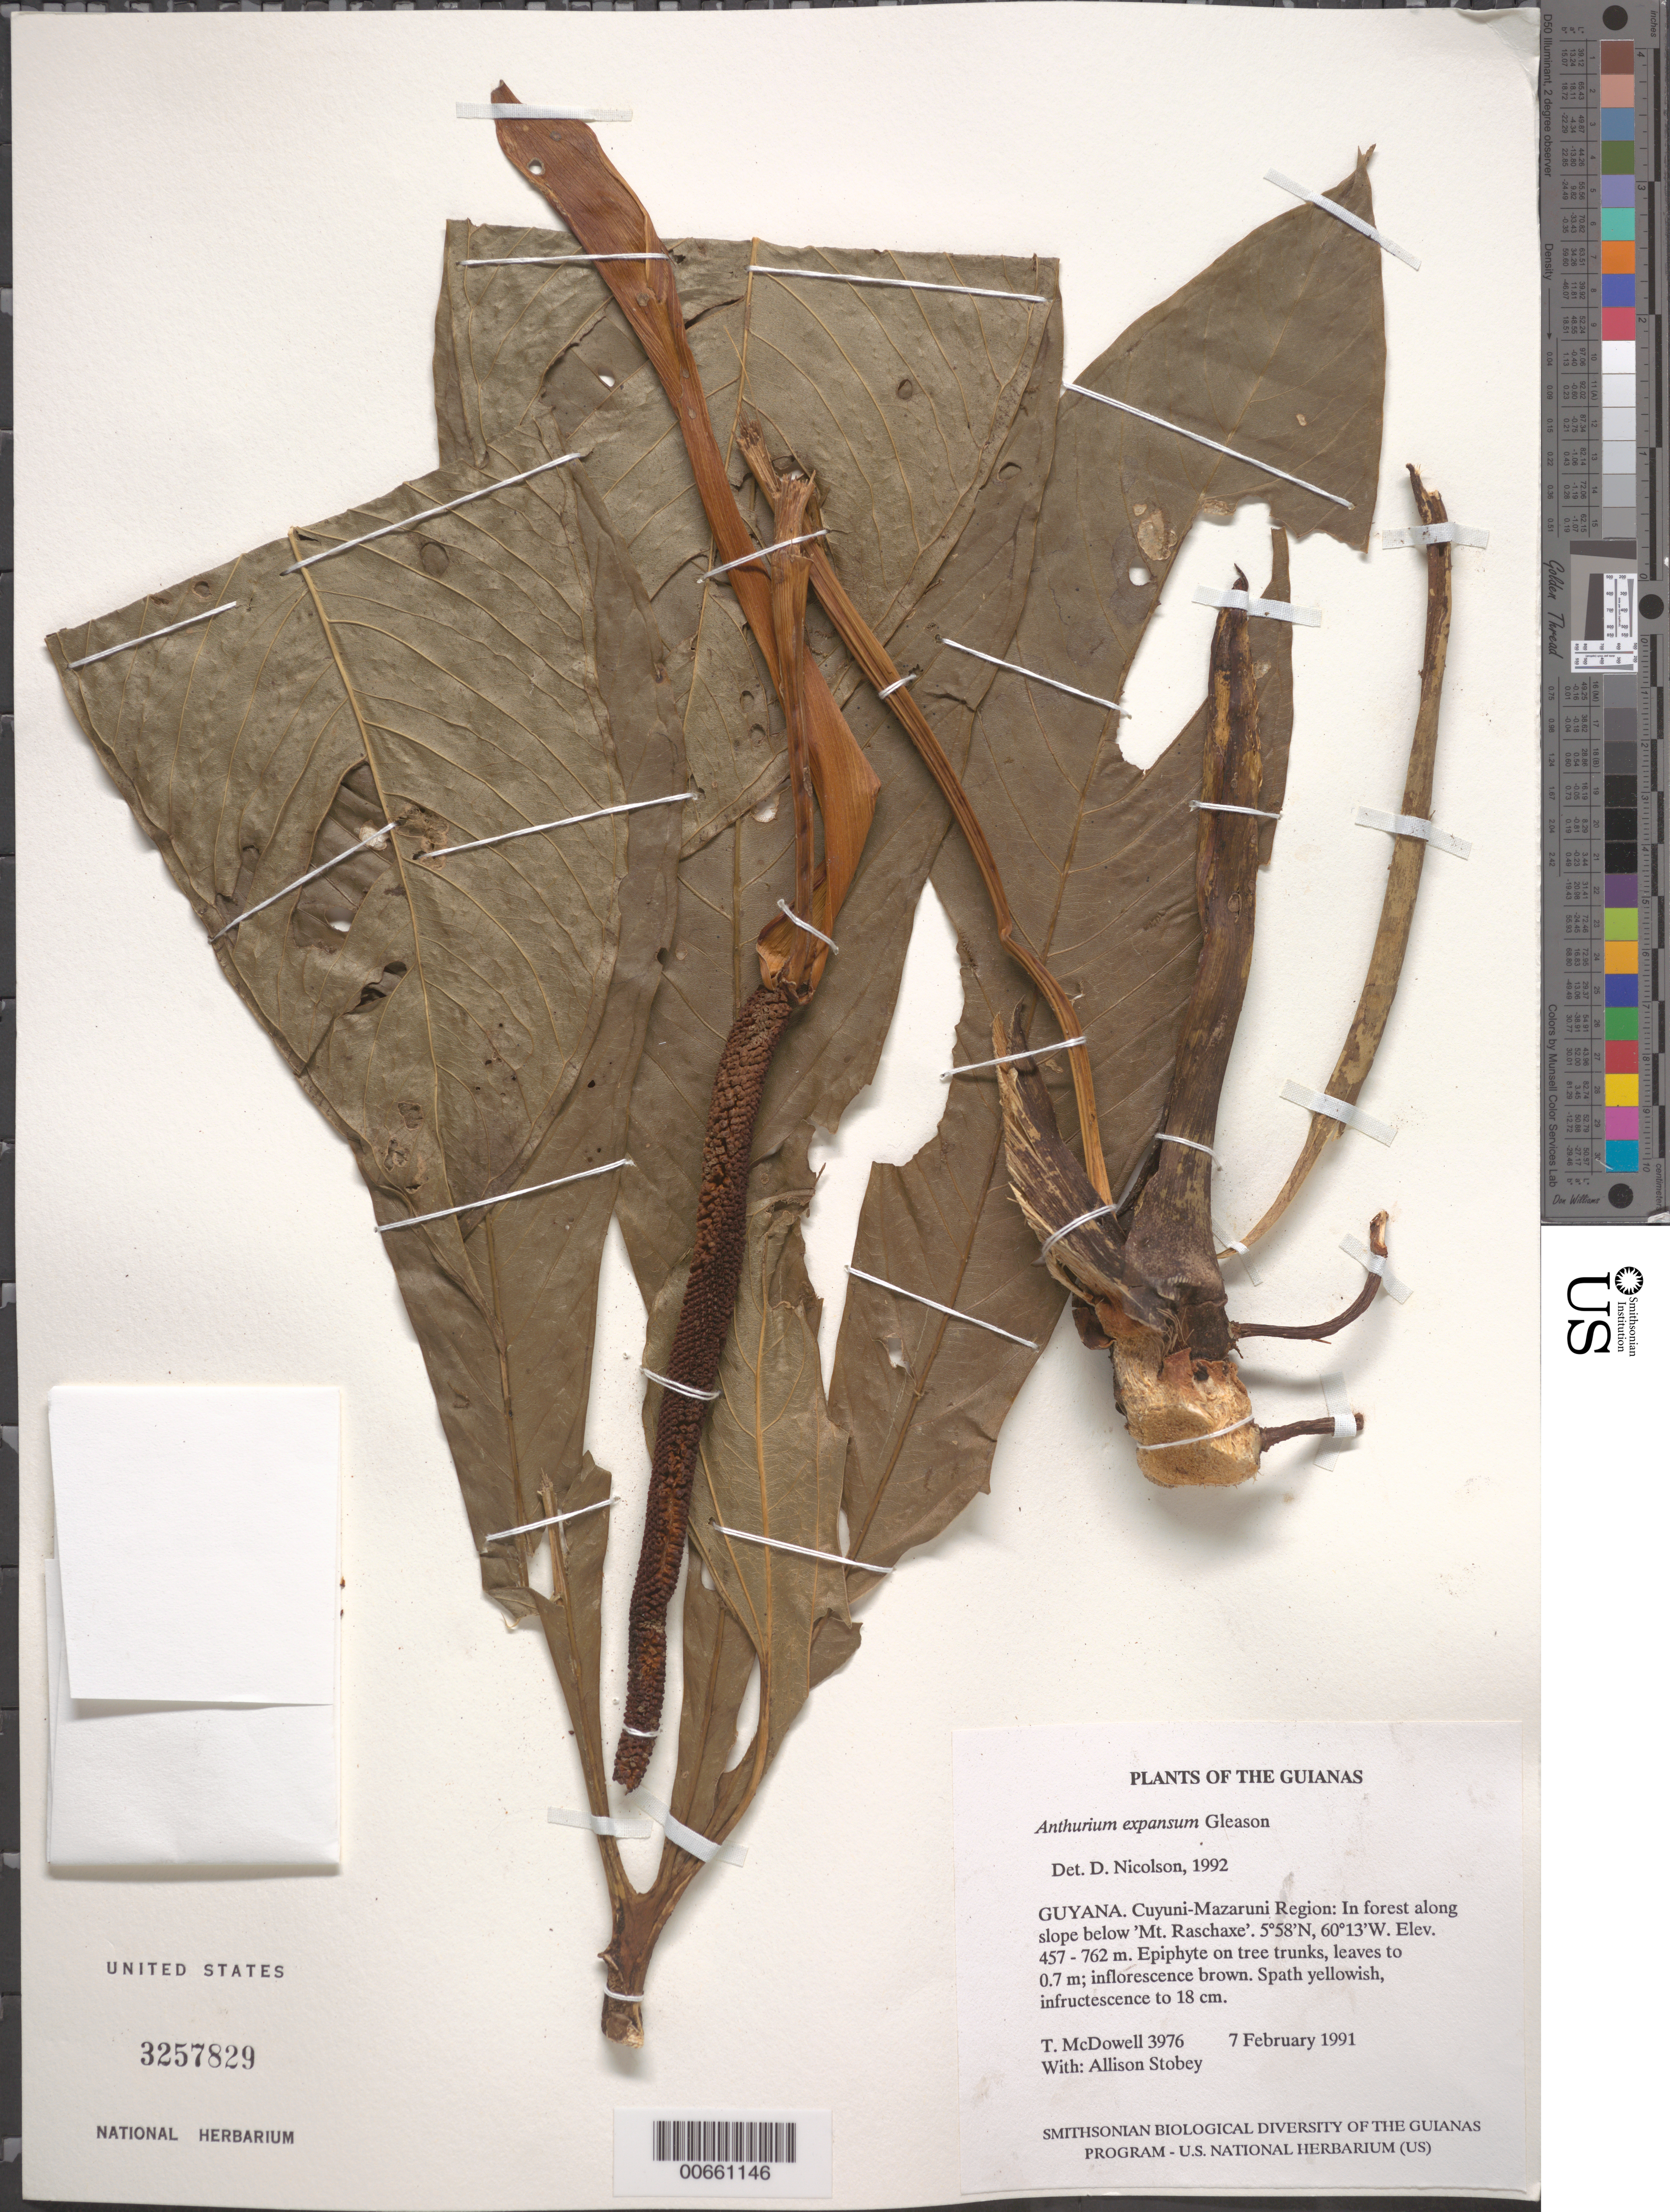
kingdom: Plantae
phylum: Tracheophyta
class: Liliopsida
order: Alismatales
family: Araceae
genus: Anthurium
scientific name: Anthurium expansum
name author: Gleason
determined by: Nicolson, Dan H.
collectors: T. McDowell & A. Stobey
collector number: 3976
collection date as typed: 7 February 1991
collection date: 1991-02-07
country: Guyana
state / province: Cuyuni-Mazaruni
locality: Along slope below Mt. Raschaxe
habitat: Forest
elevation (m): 457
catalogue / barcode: US 3257829